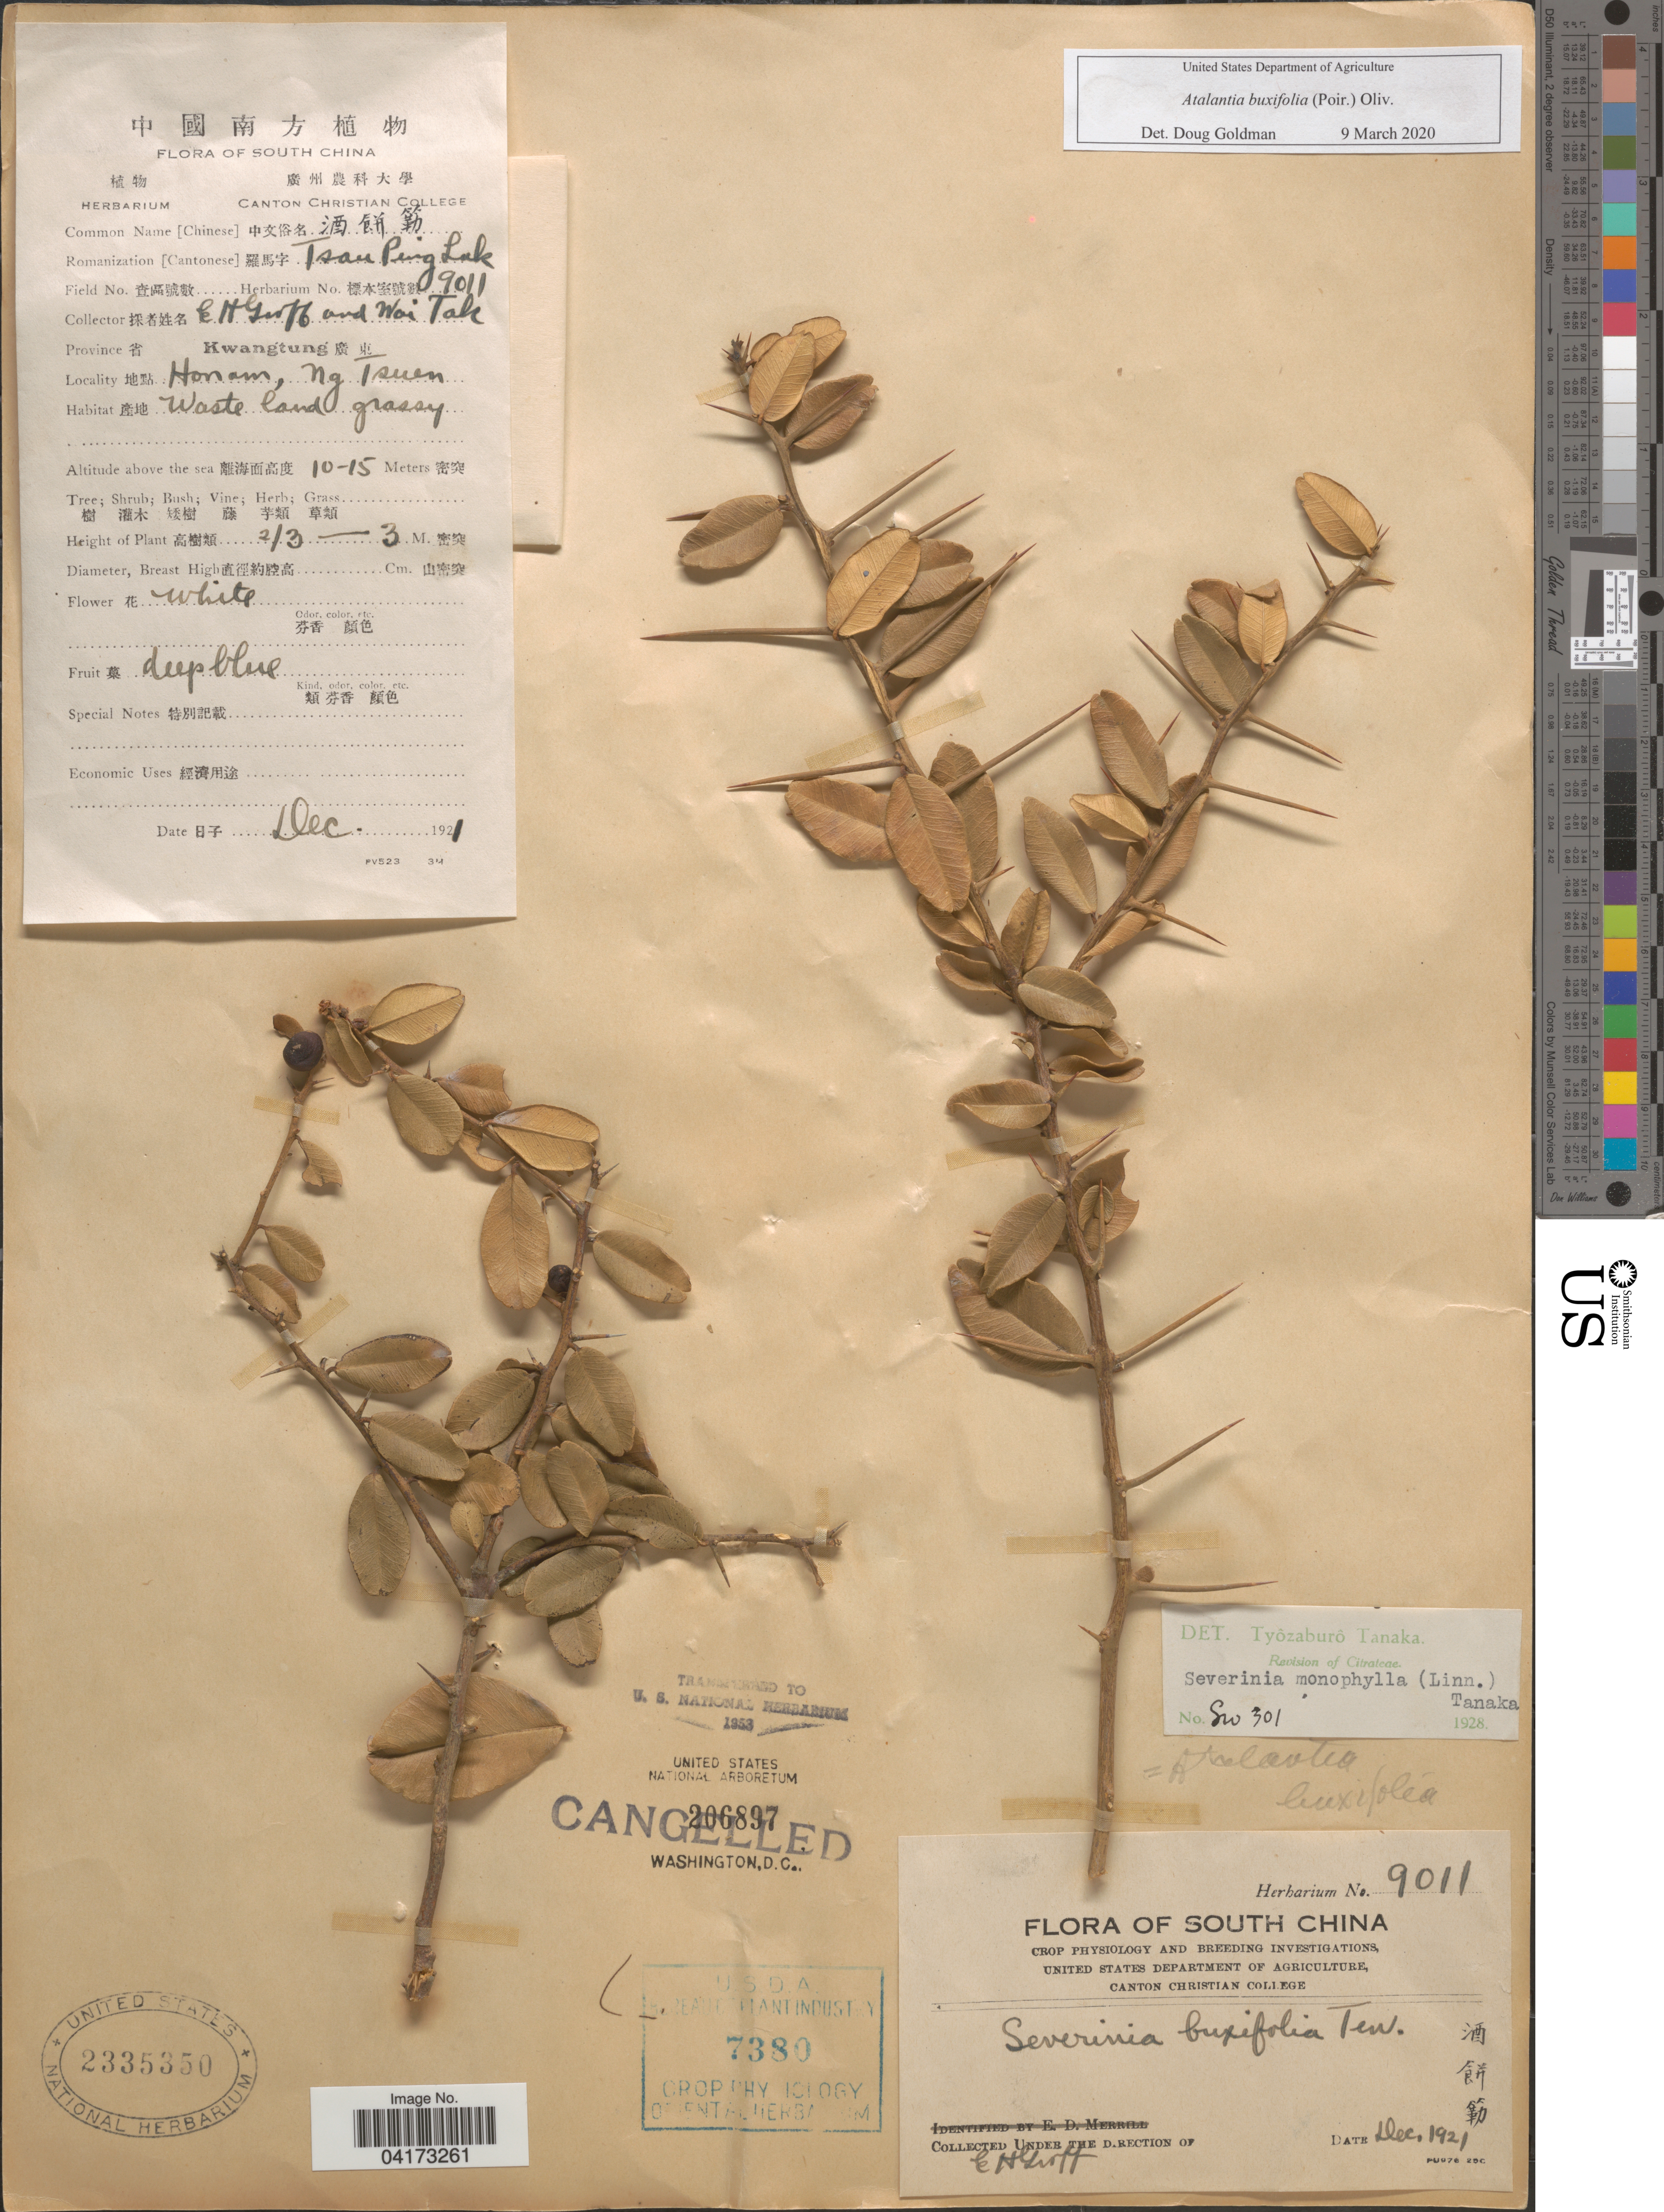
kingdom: Plantae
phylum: Tracheophyta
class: Magnoliopsida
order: Sapindales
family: Rutaceae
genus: Atalantia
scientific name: Atalantia buxifolia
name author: (Poir.) Oliv.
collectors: E. Groff & Wai Tak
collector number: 9011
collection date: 1921-12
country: China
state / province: Guangdong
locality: South China. Province Kwangtung. Honam, Ng Tsuen.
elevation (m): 10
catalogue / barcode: US 2335350